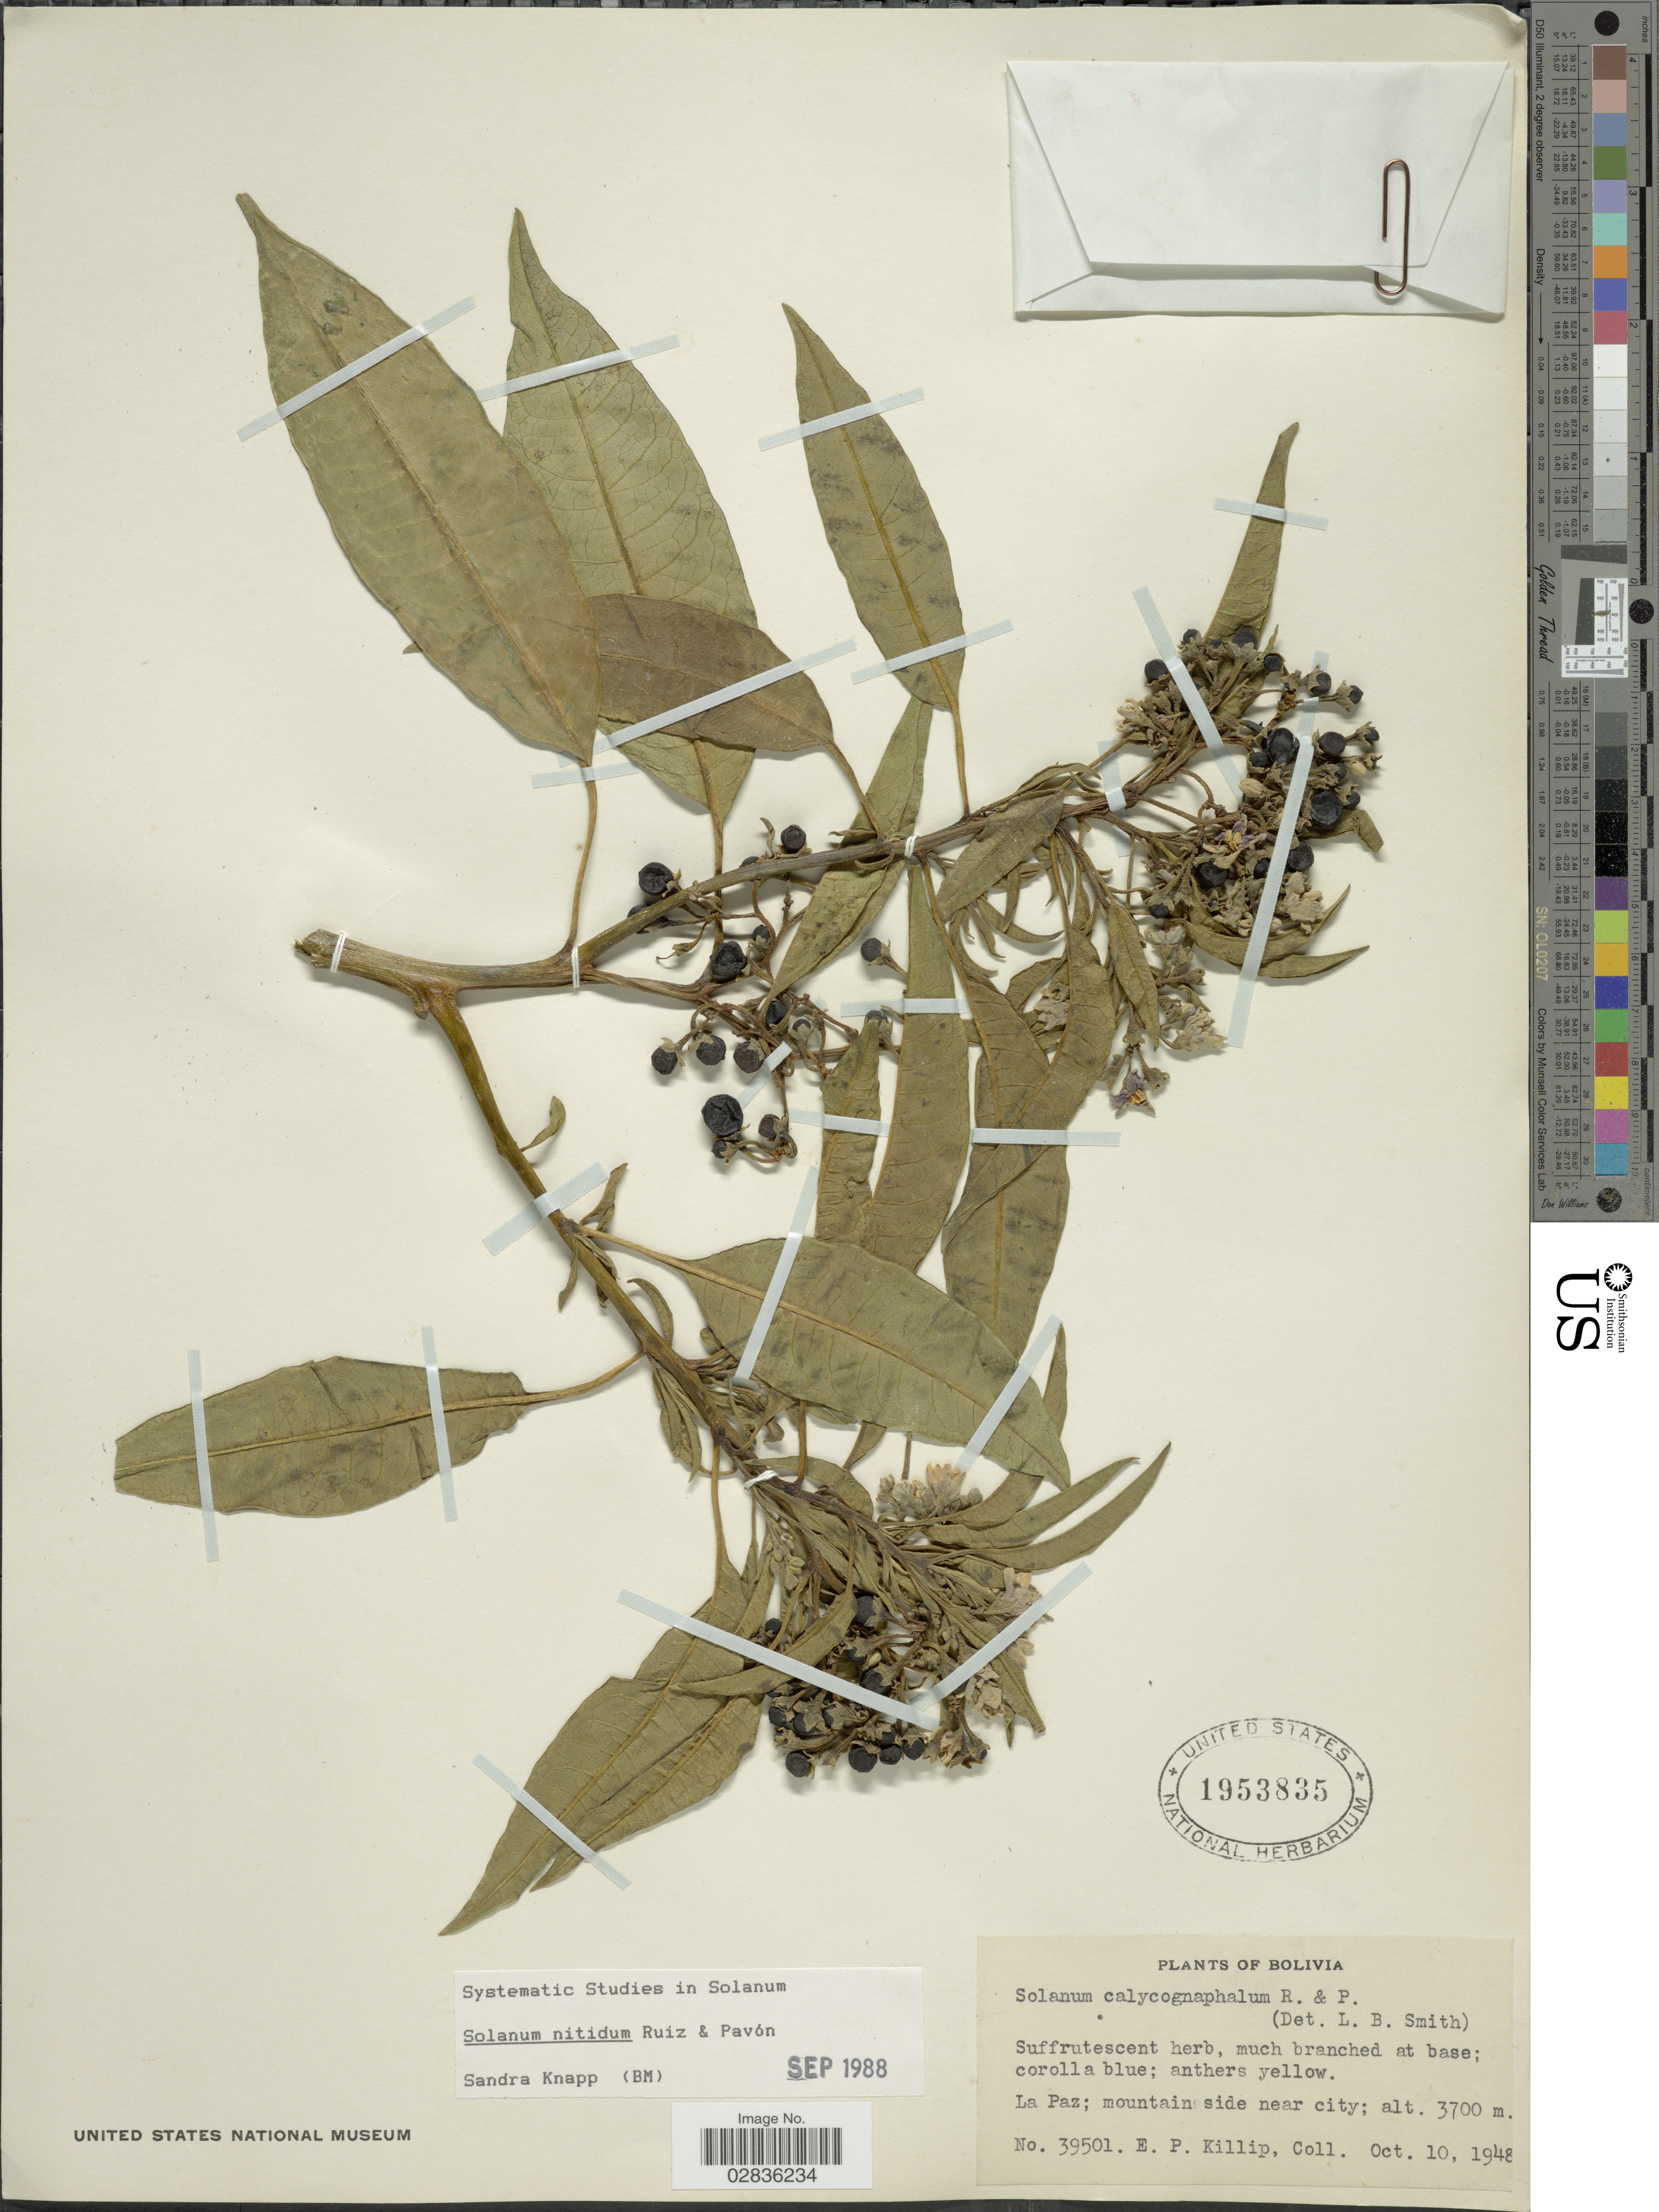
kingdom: Plantae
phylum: Tracheophyta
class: Magnoliopsida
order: Solanales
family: Solanaceae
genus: Solanum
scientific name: Solanum nitidum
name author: Ruiz & Pav.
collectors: E. P. Killip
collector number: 39501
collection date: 1948-10-10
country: Bolivia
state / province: La Paz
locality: La Paz; mountain side near city.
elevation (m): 3700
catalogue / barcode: US 1953835